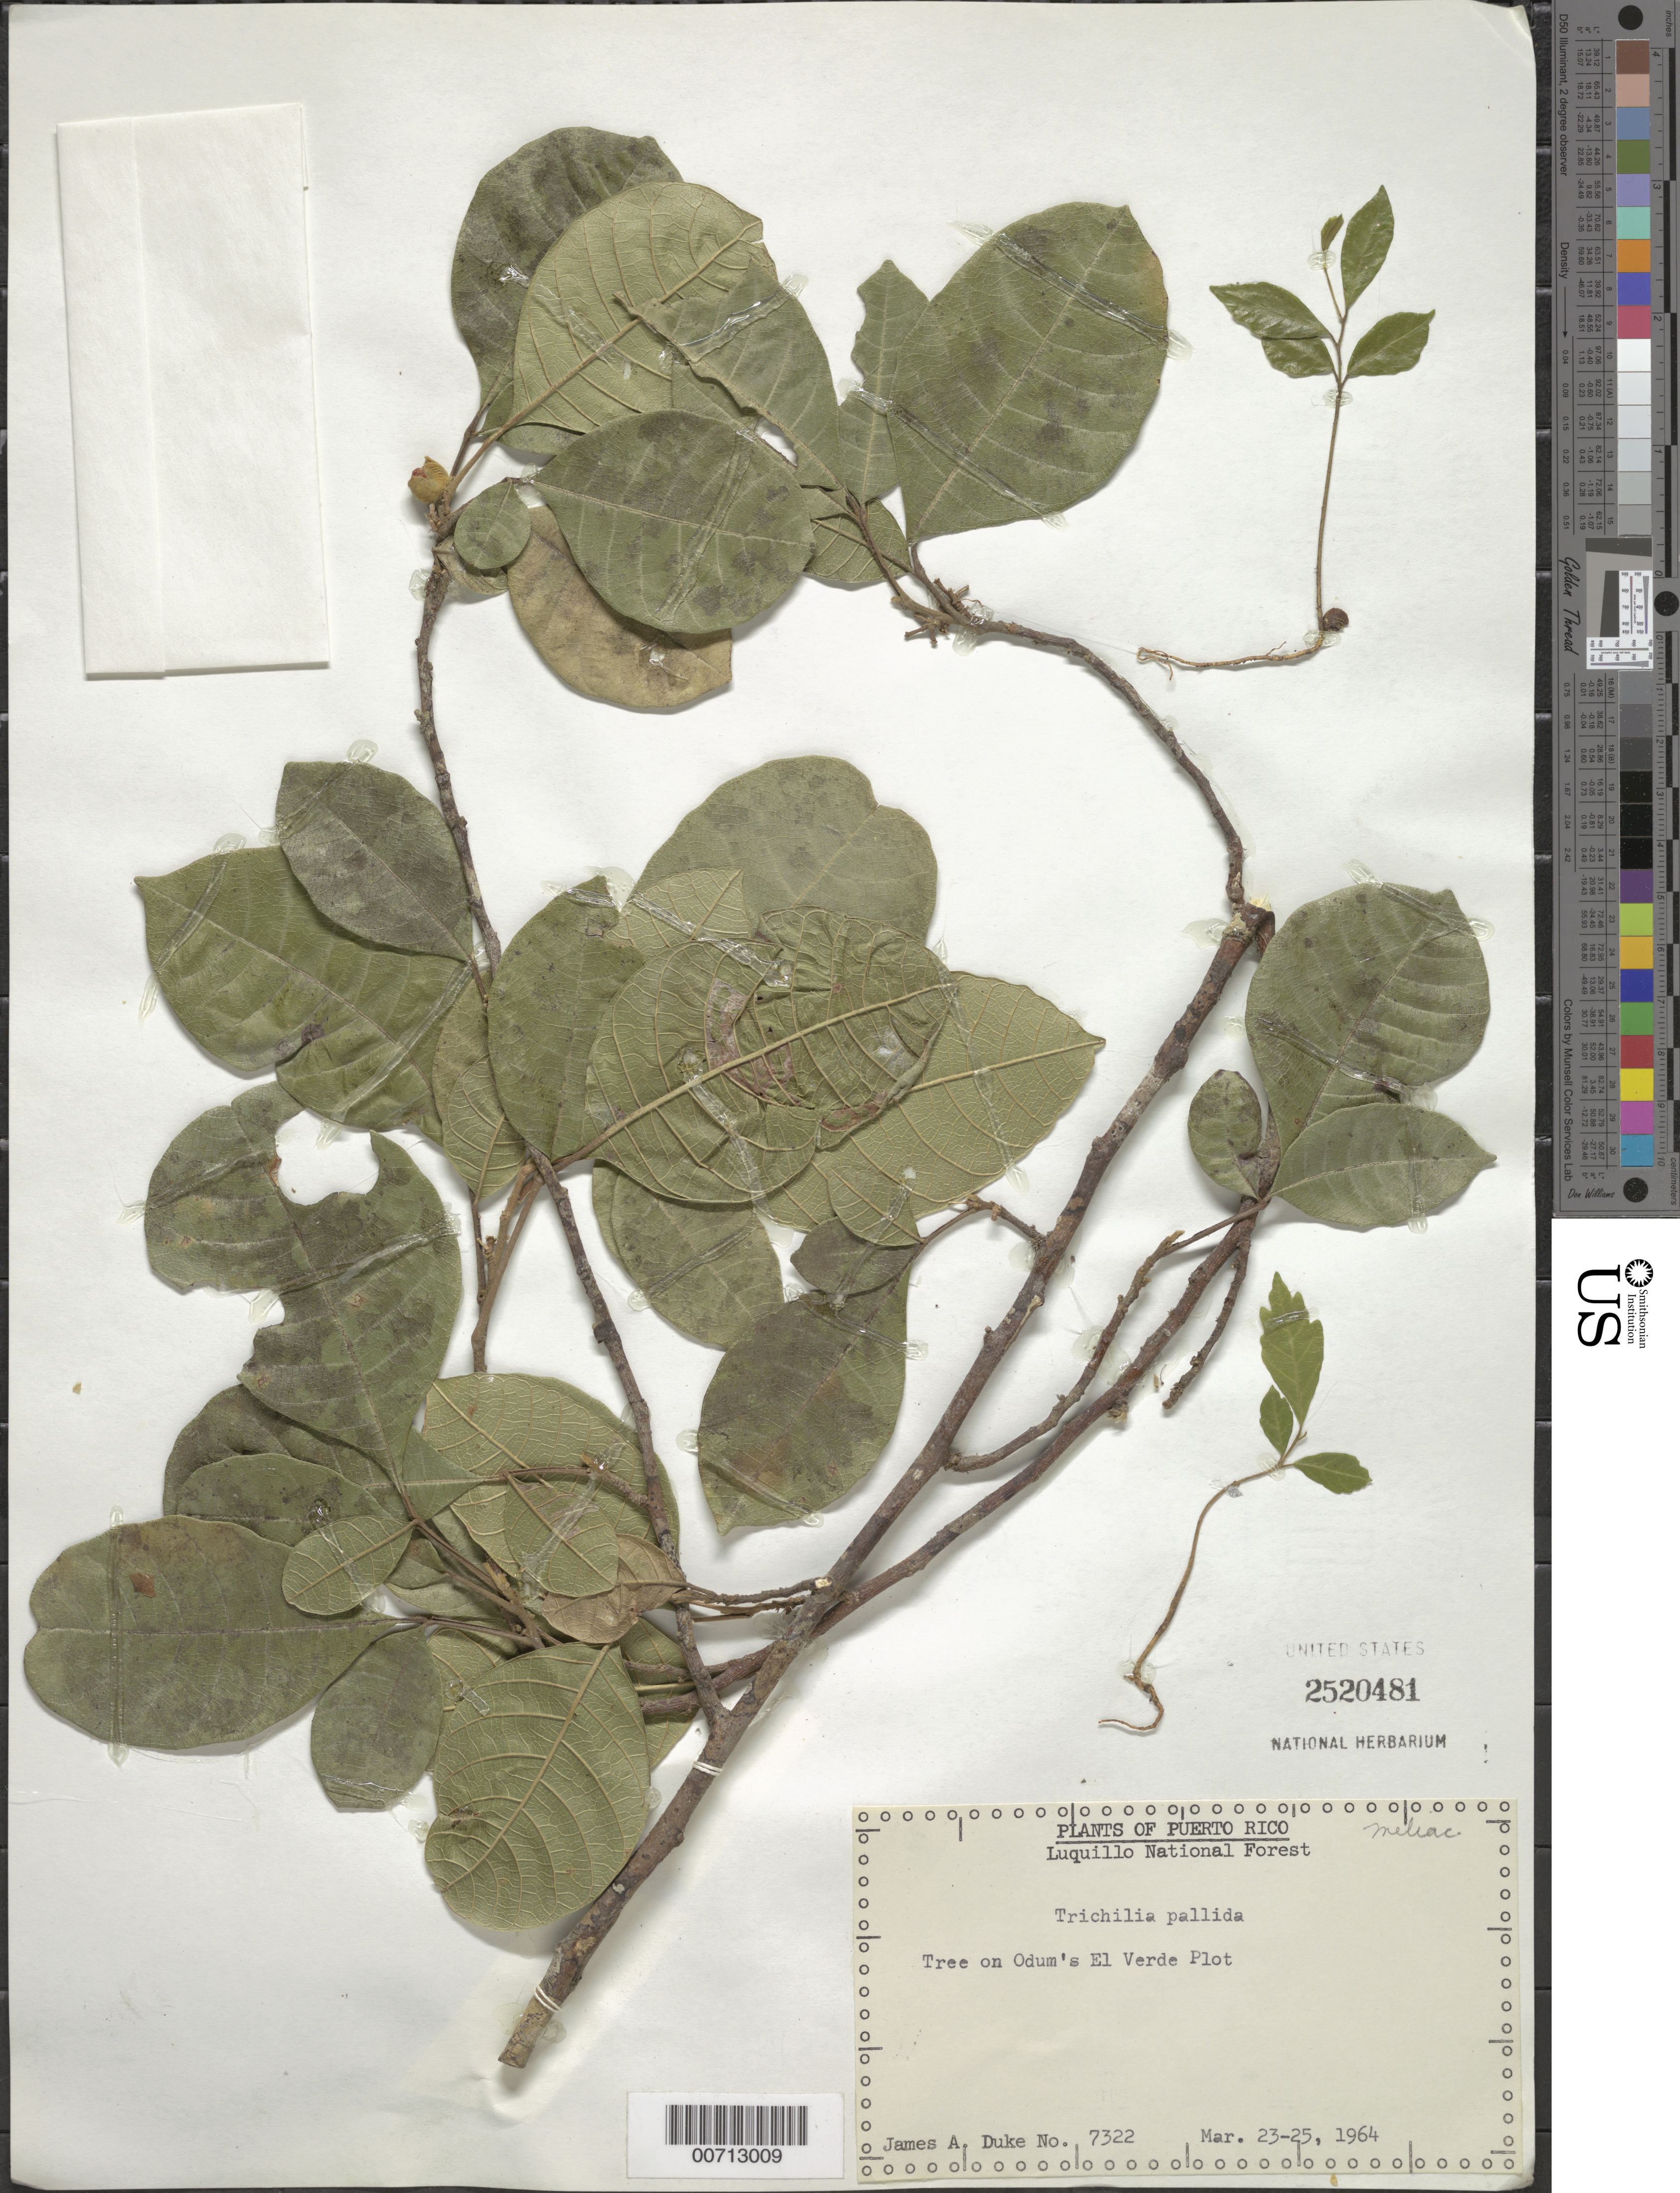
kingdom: Plantae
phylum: Tracheophyta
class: Magnoliopsida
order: Sapindales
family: Meliaceae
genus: Trichilia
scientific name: Trichilia pallida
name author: Sw.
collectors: J. A. Duke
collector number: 7322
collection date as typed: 23 Mar 1964 to 25 Mar 1964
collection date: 1964-03-23/1964-03-25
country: Puerto Rico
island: Greater Antilles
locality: Luquillo Natl. Forest, Odum's El Verde Point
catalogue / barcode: US 2520481